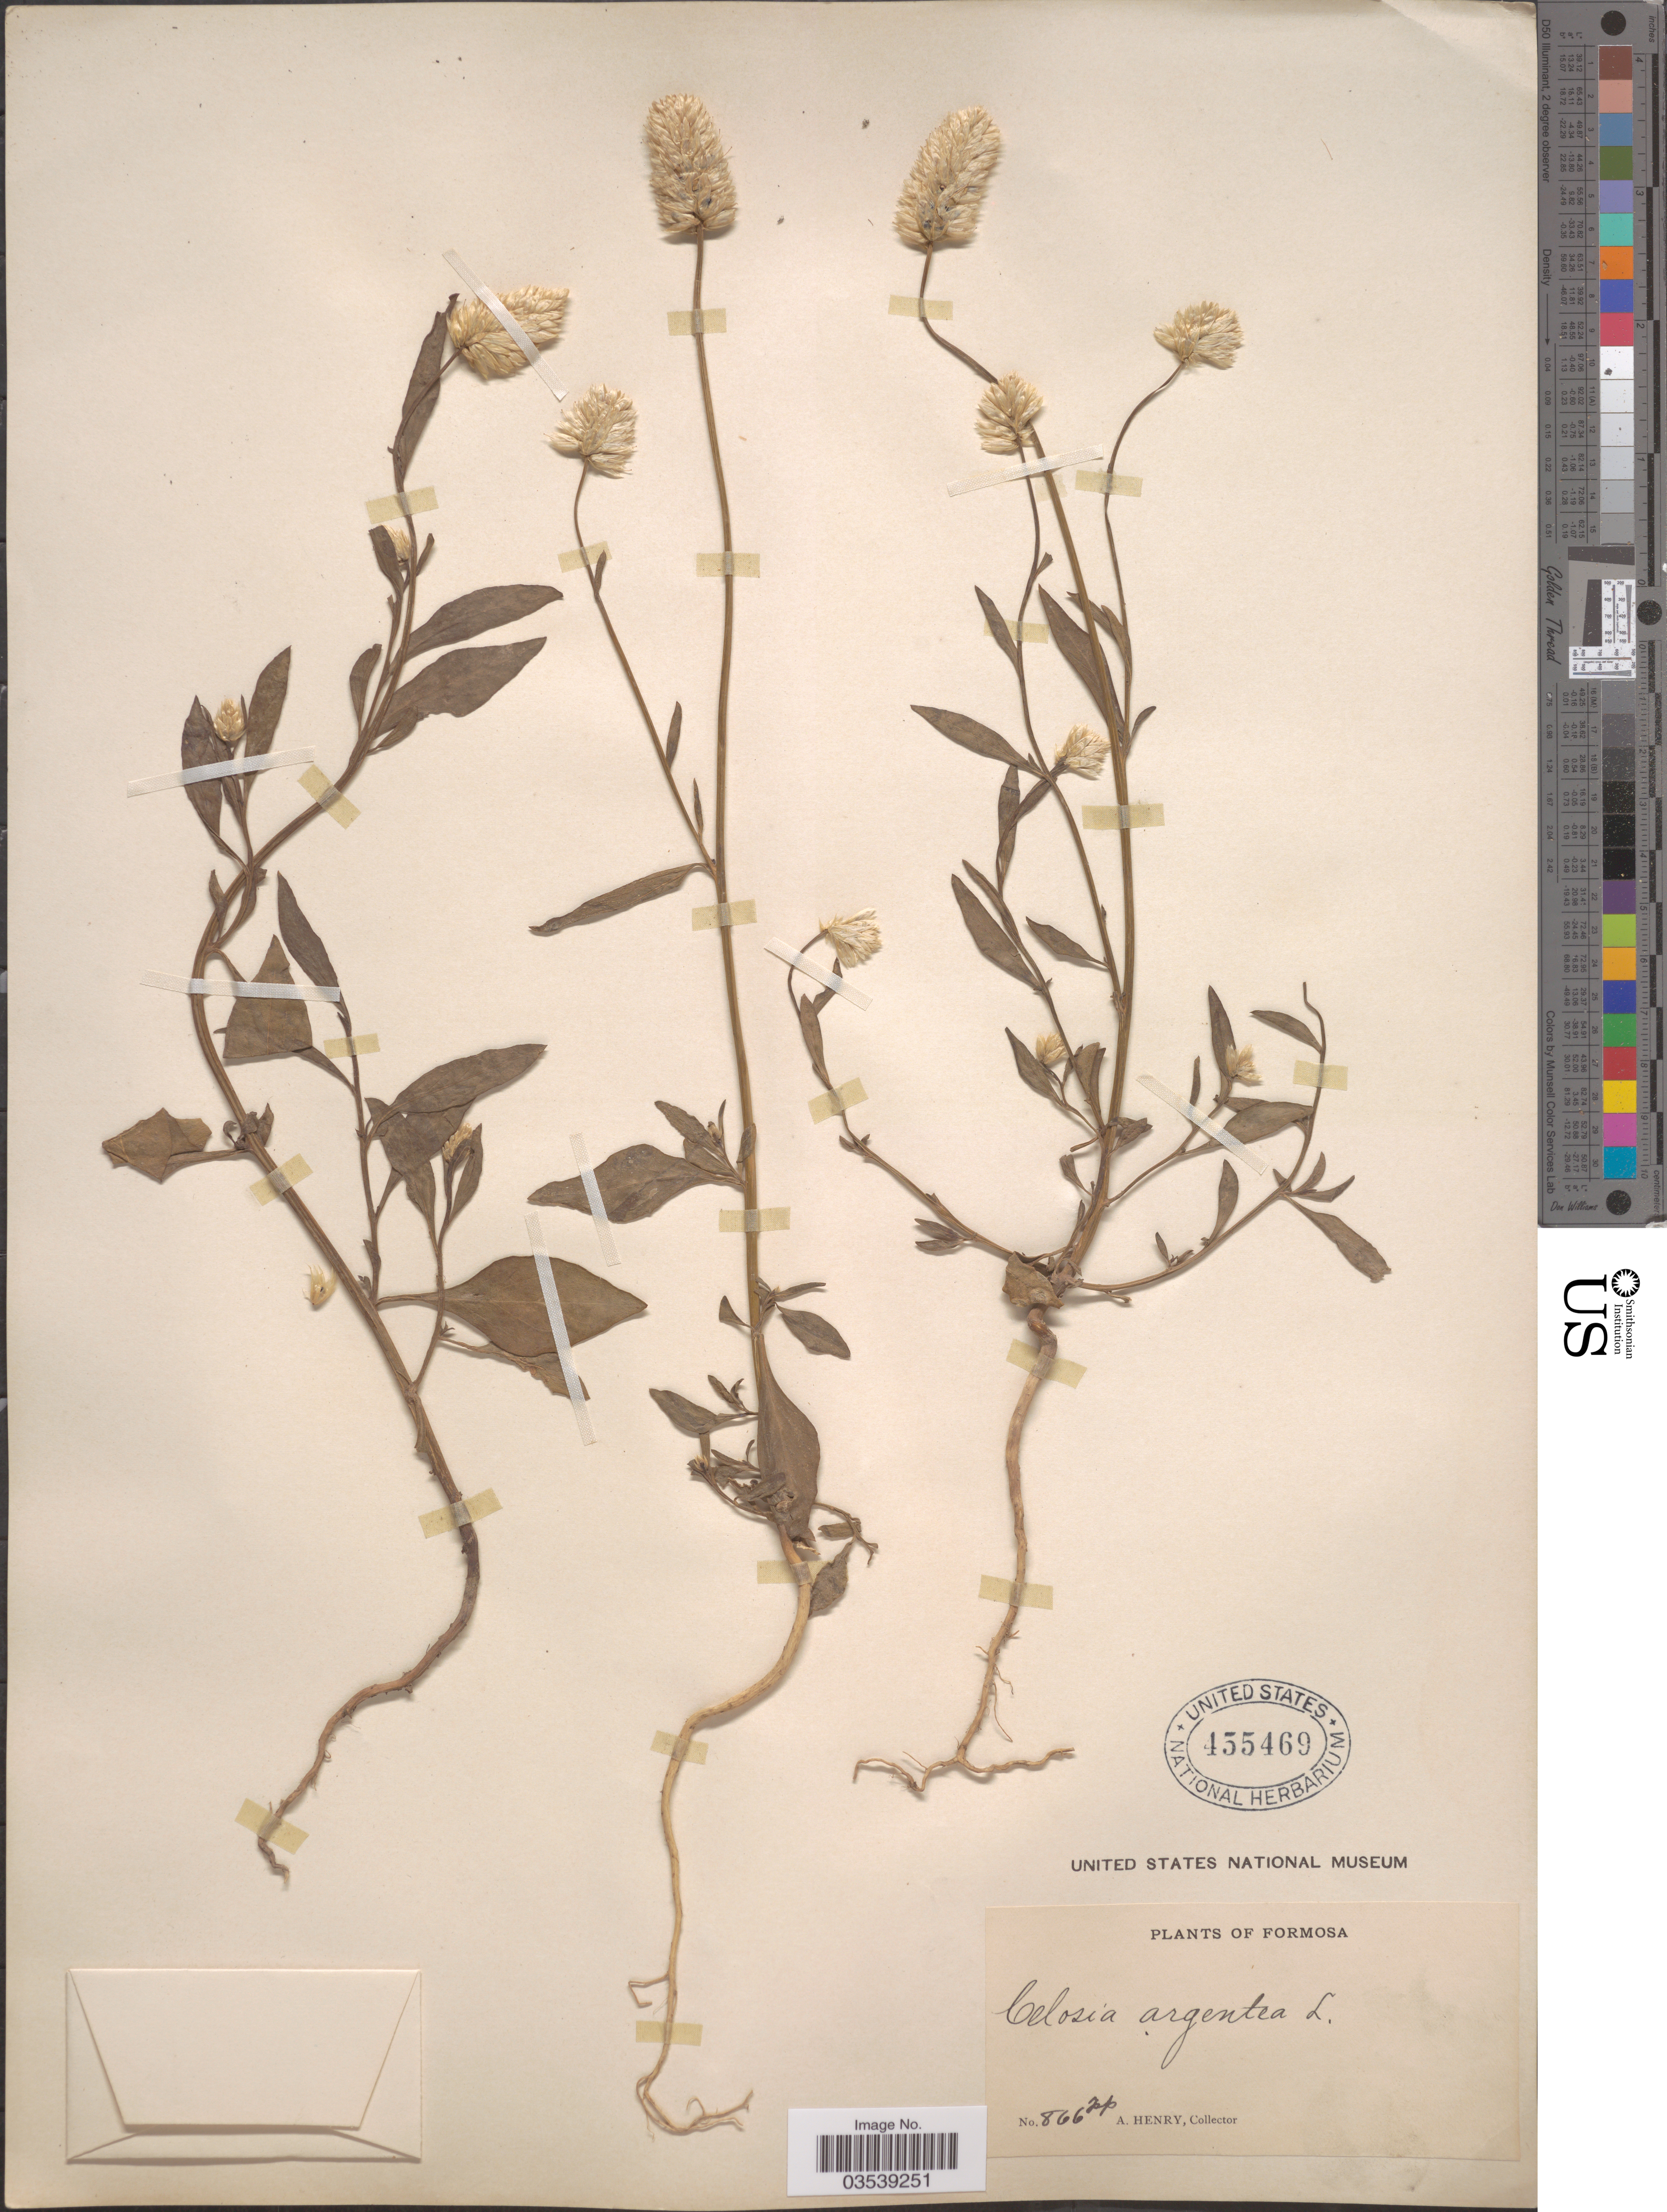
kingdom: Plantae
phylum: Tracheophyta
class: Magnoliopsida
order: Caryophyllales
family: Amaranthaceae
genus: Celosia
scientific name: Celosia argentea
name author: L.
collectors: A. Henry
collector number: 866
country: Taiwan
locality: Formosa.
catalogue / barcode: US 455469